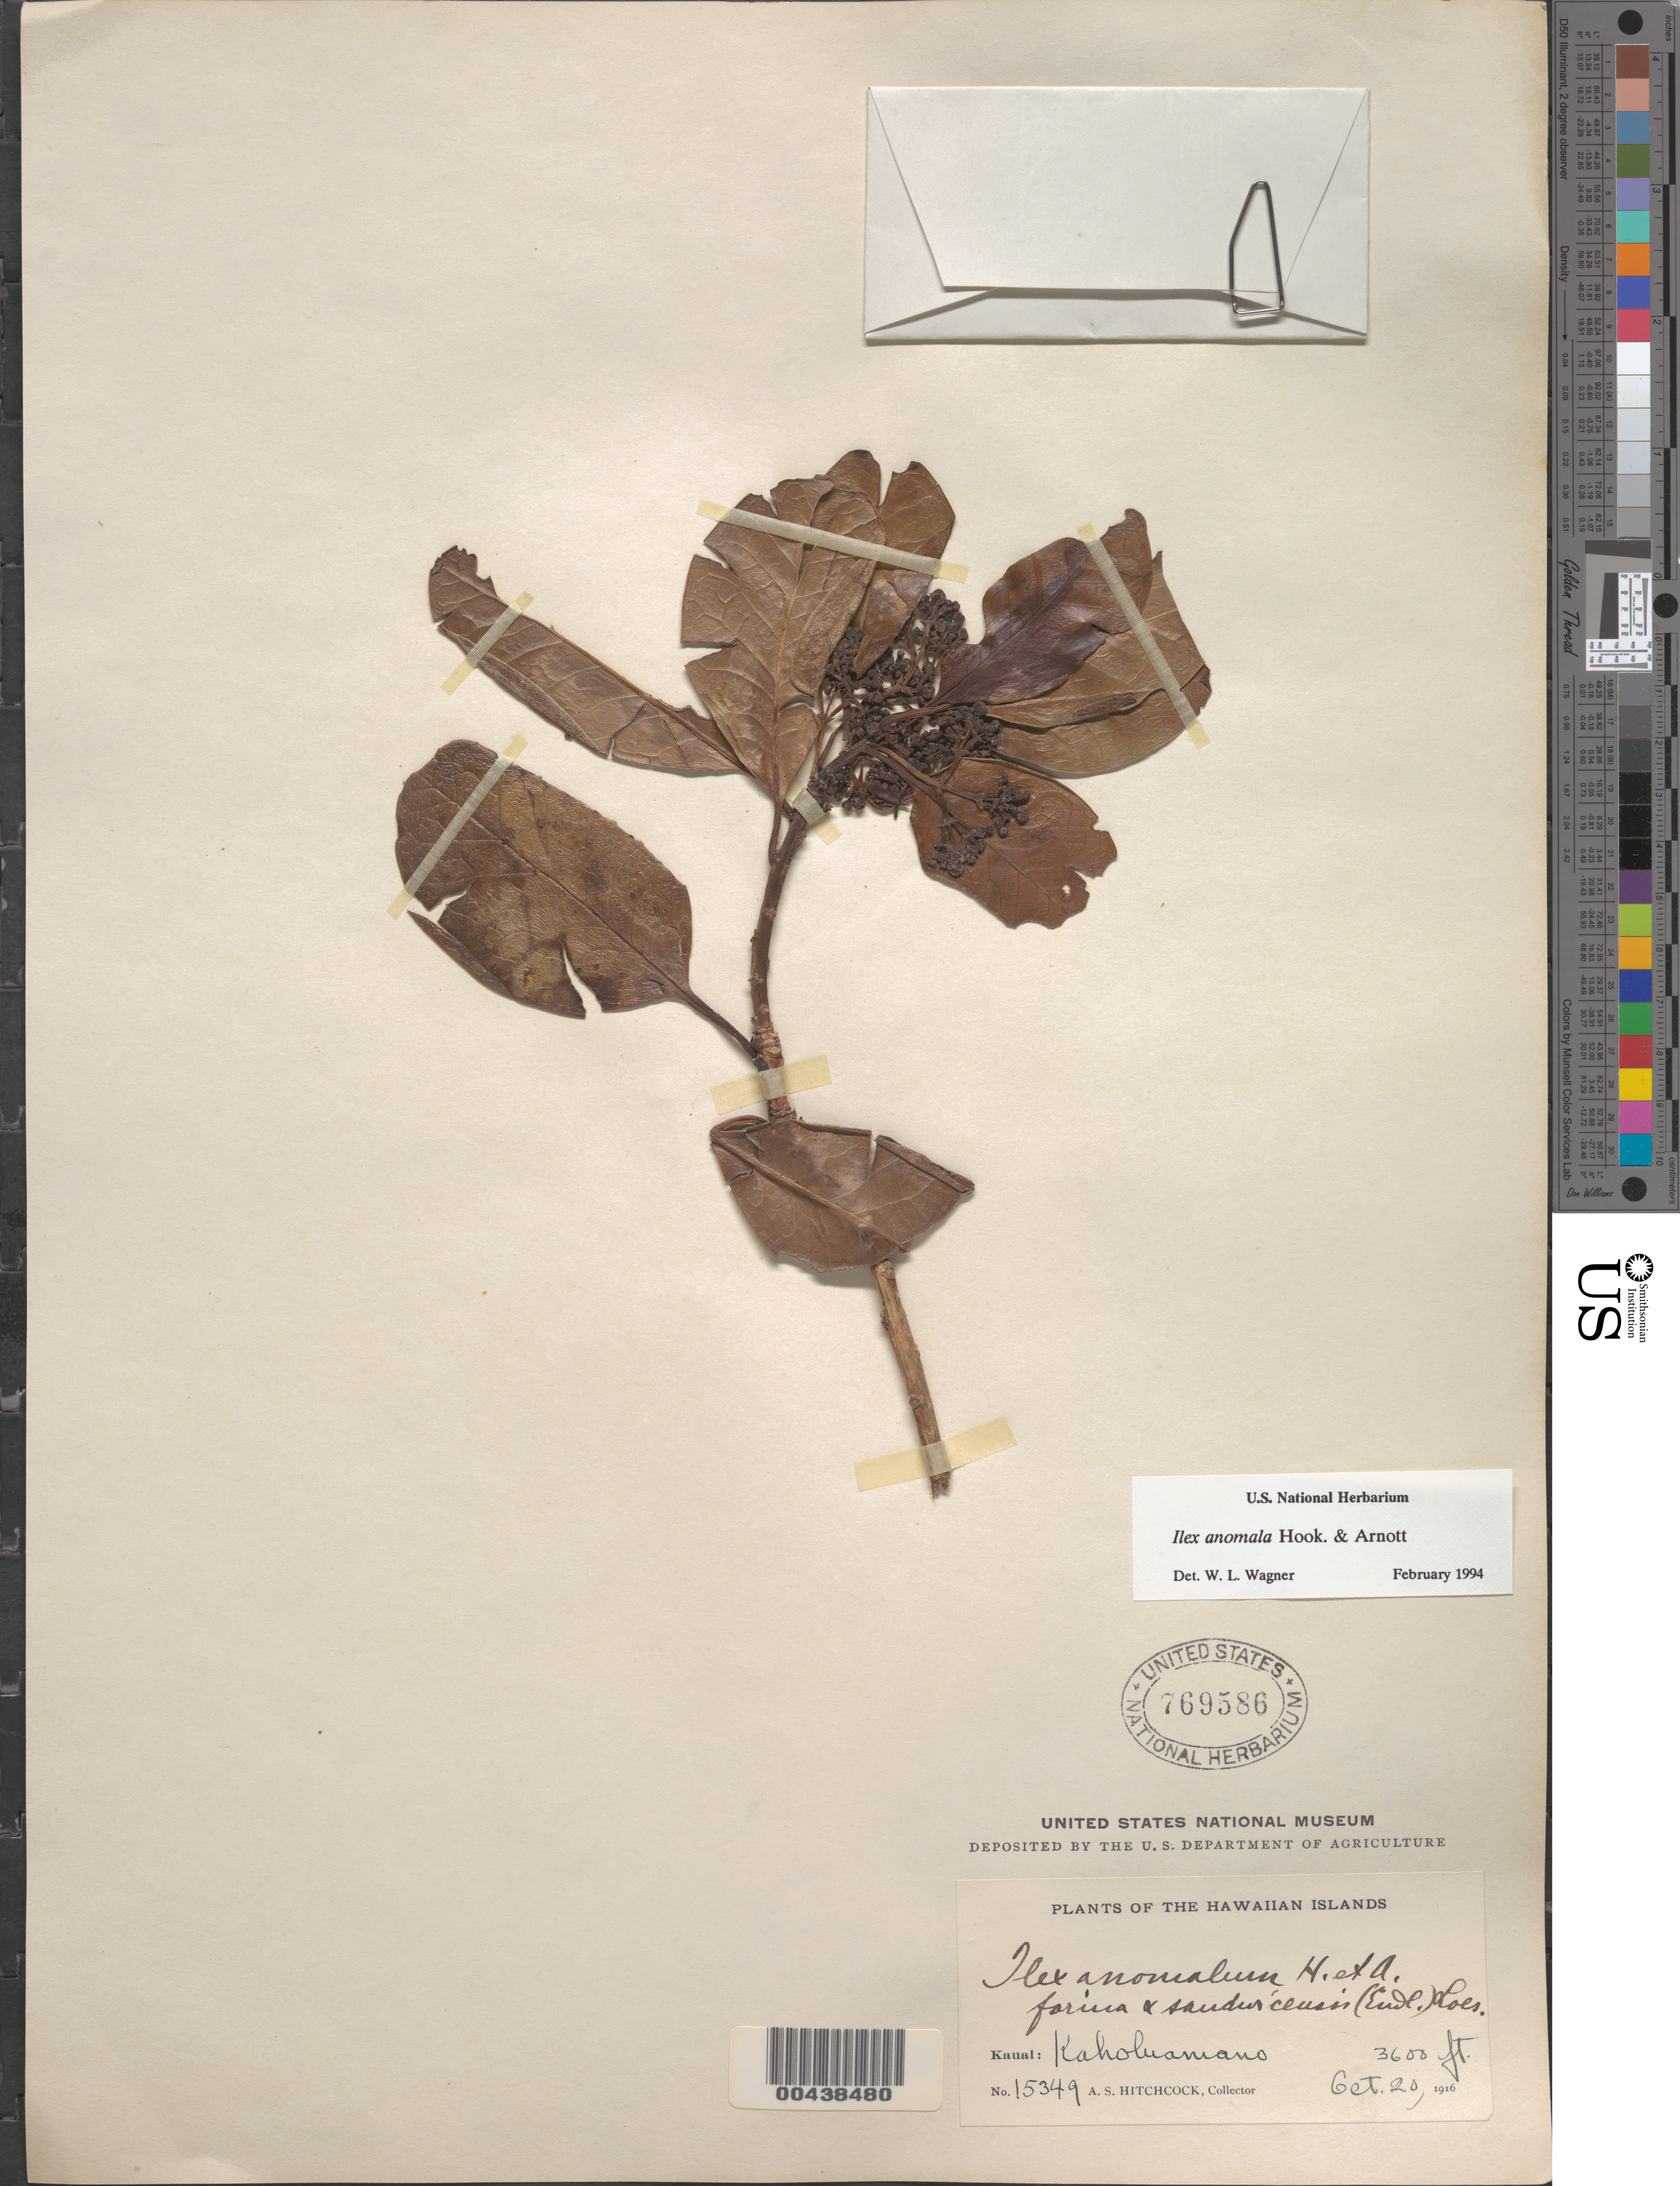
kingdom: Plantae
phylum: Tracheophyta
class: Magnoliopsida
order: Aquifoliales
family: Aquifoliaceae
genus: Ilex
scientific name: Ilex anomala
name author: Hook. & Arn.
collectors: A. S. Hitchcock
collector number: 15349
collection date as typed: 20 Oct 1916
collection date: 1916-10-20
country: United States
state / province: Hawaii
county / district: Kauai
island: Kaua'i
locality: Kaholuamano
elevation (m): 1097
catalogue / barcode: US 769586